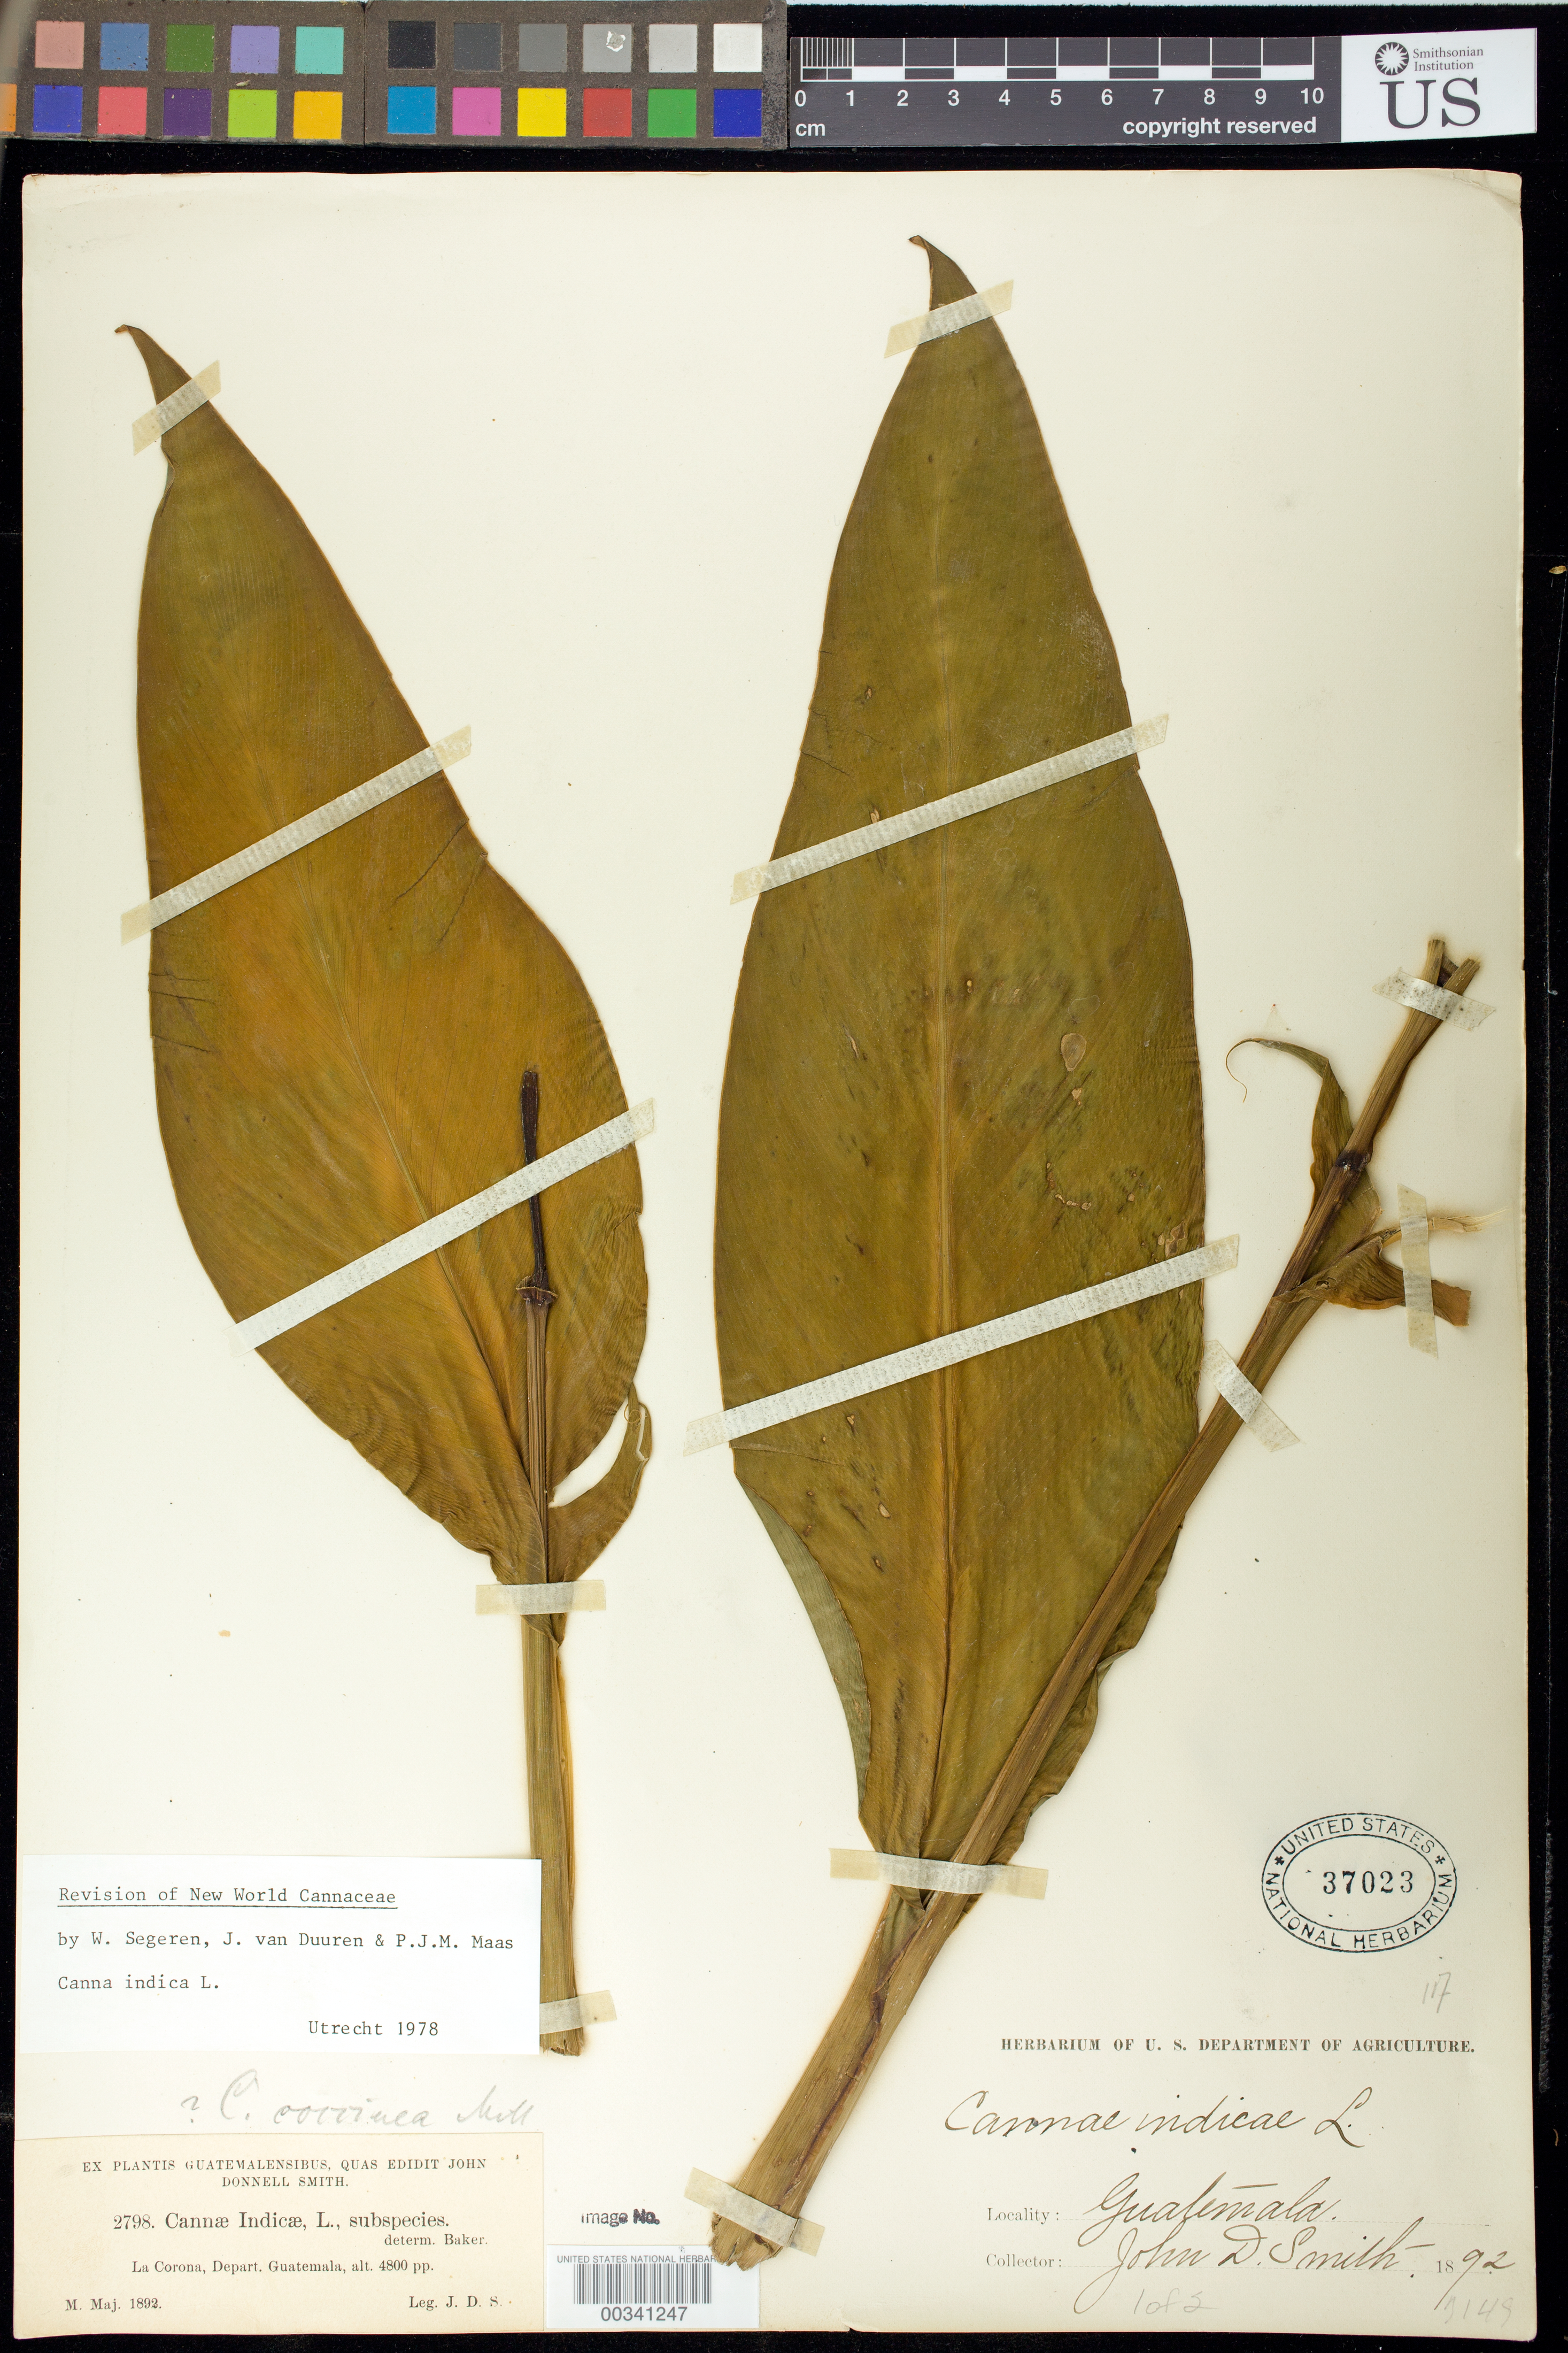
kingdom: Plantae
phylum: Tracheophyta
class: Liliopsida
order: Zingiberales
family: Cannaceae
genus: Canna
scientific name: Canna indica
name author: L.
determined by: Segeren, W.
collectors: J. Donnell Smith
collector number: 2798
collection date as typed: May 1892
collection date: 1892-05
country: Guatemala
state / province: Guatemala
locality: La Corona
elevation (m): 1463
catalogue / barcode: US 37023